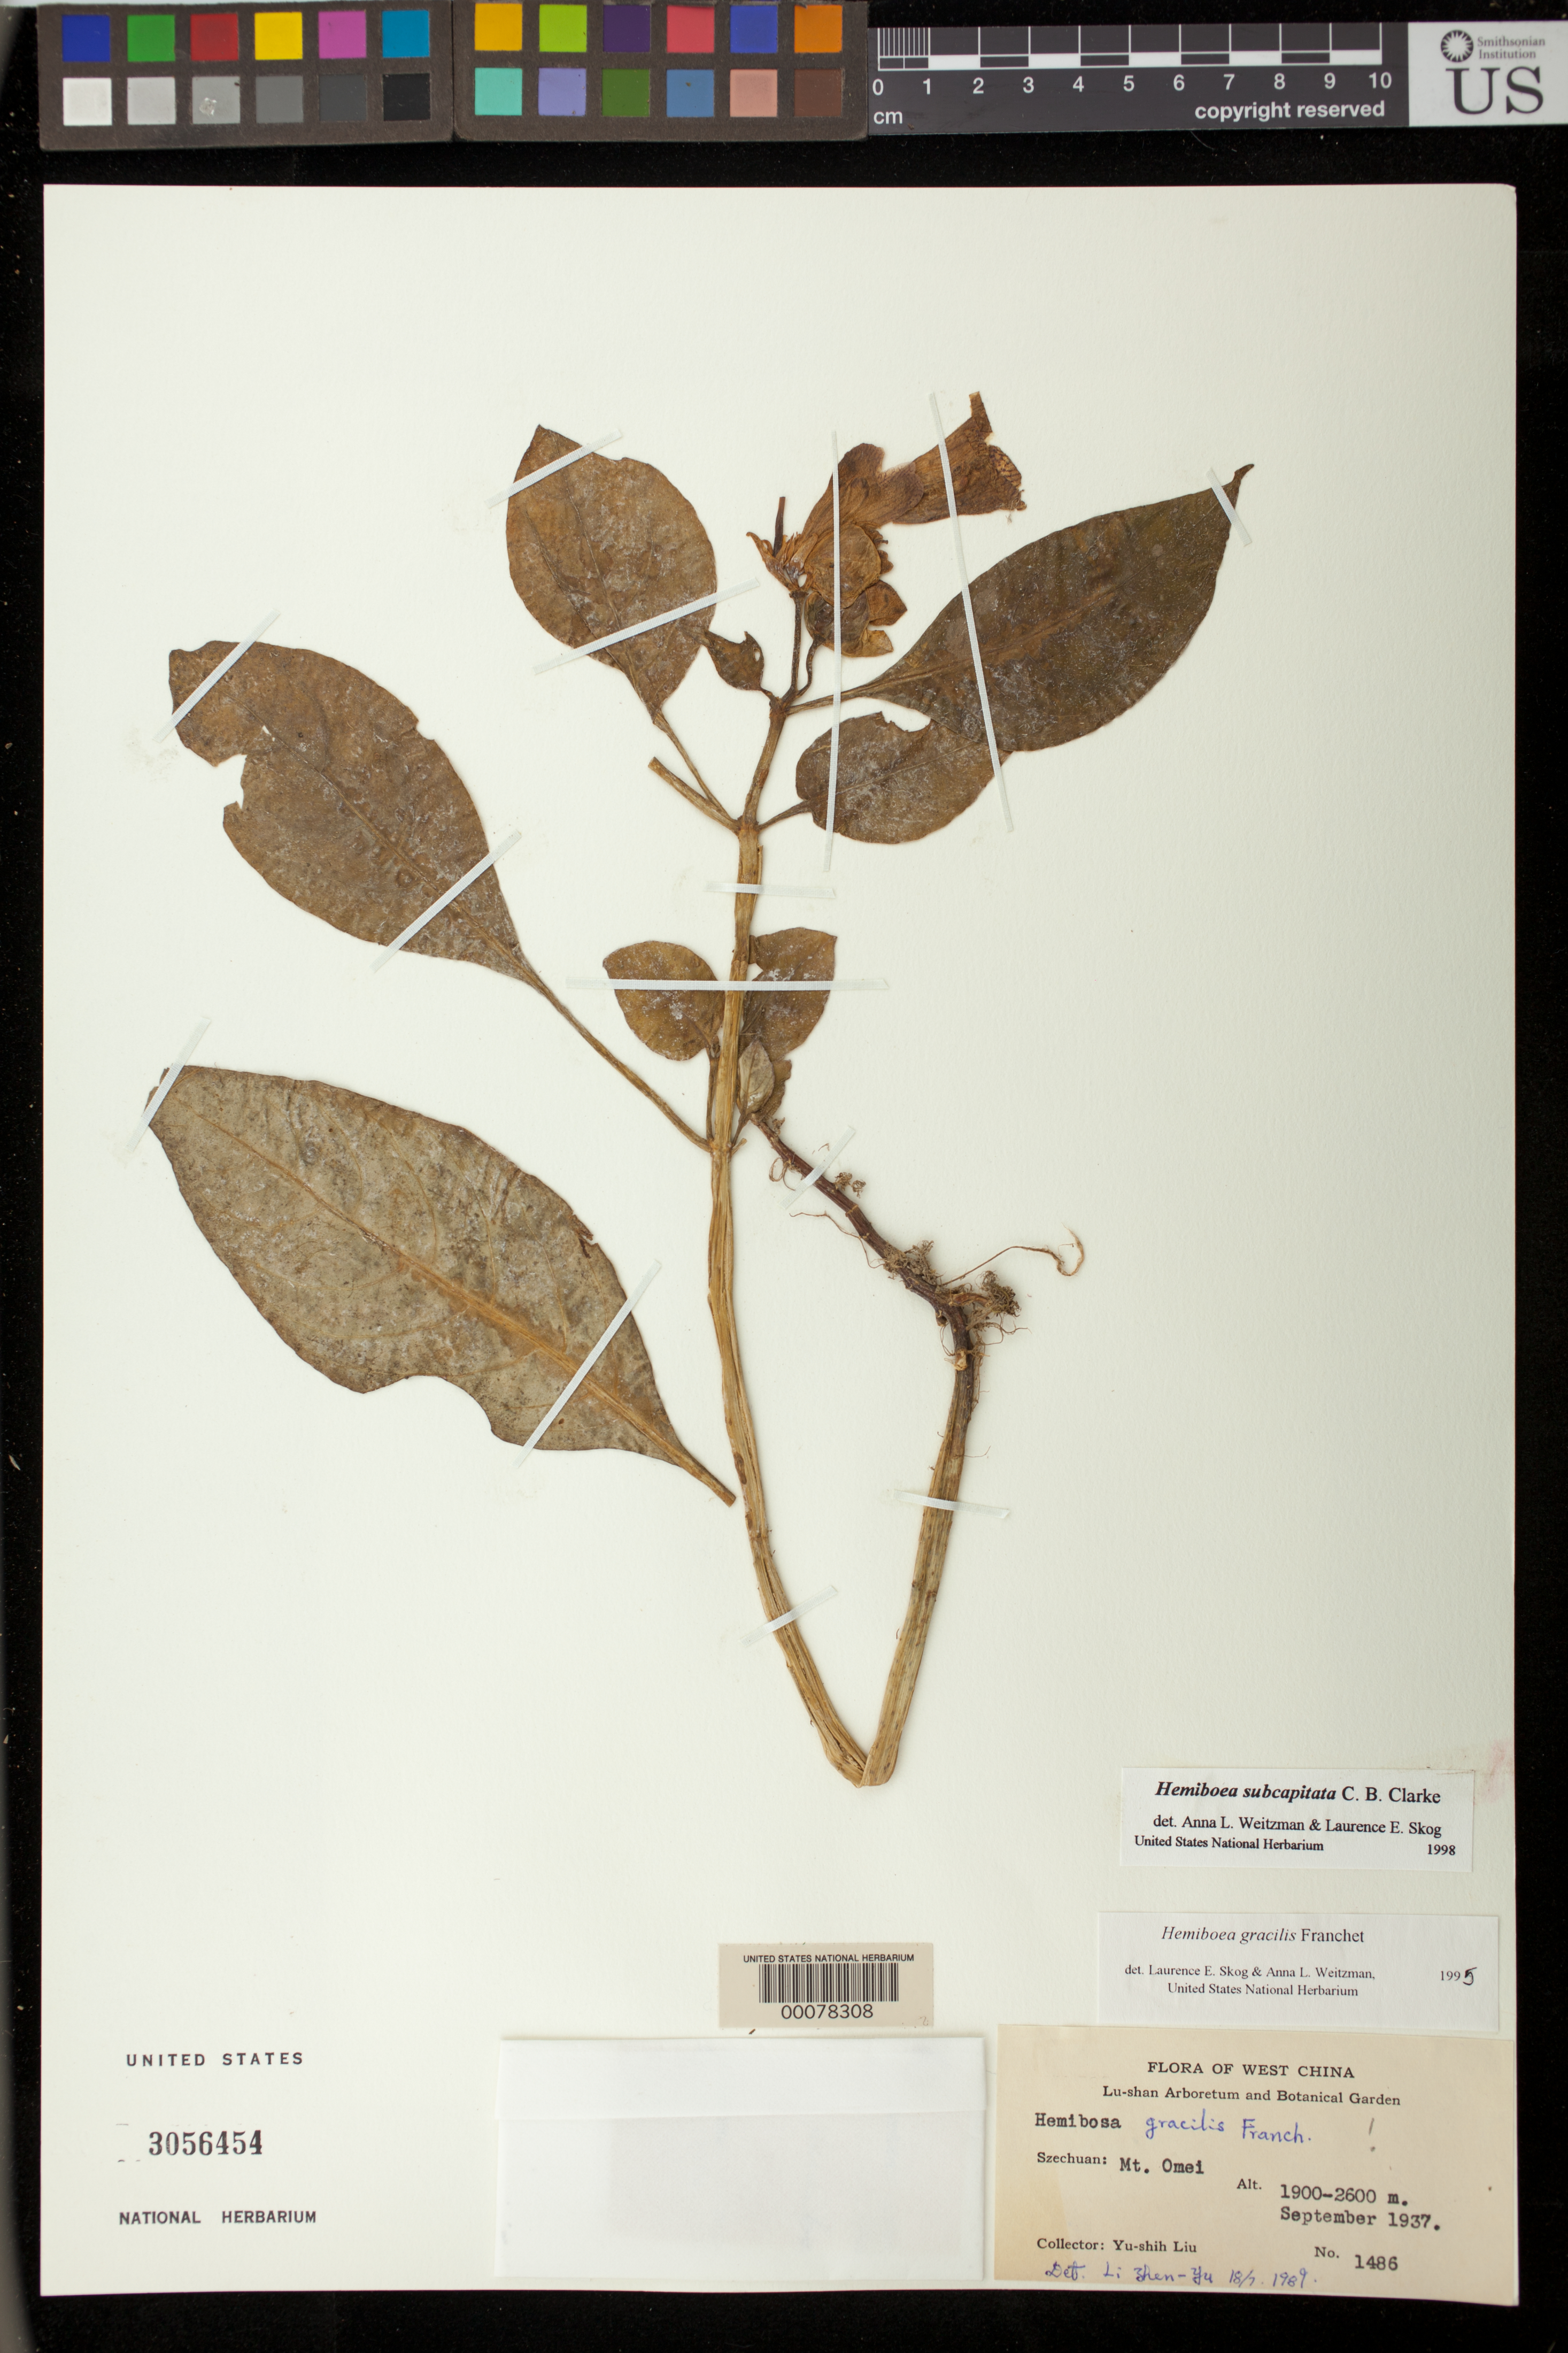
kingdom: Plantae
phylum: Tracheophyta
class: Magnoliopsida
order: Lamiales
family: Gesneriaceae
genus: Hemiboea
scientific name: Hemiboea subcapitata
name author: C.B. Clarke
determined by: Zhen-yu, L.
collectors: Y. Liu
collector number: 1486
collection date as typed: Sep 1937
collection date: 1937-09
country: China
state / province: Sichuan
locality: Mt Omei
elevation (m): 1900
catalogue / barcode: US 3056454